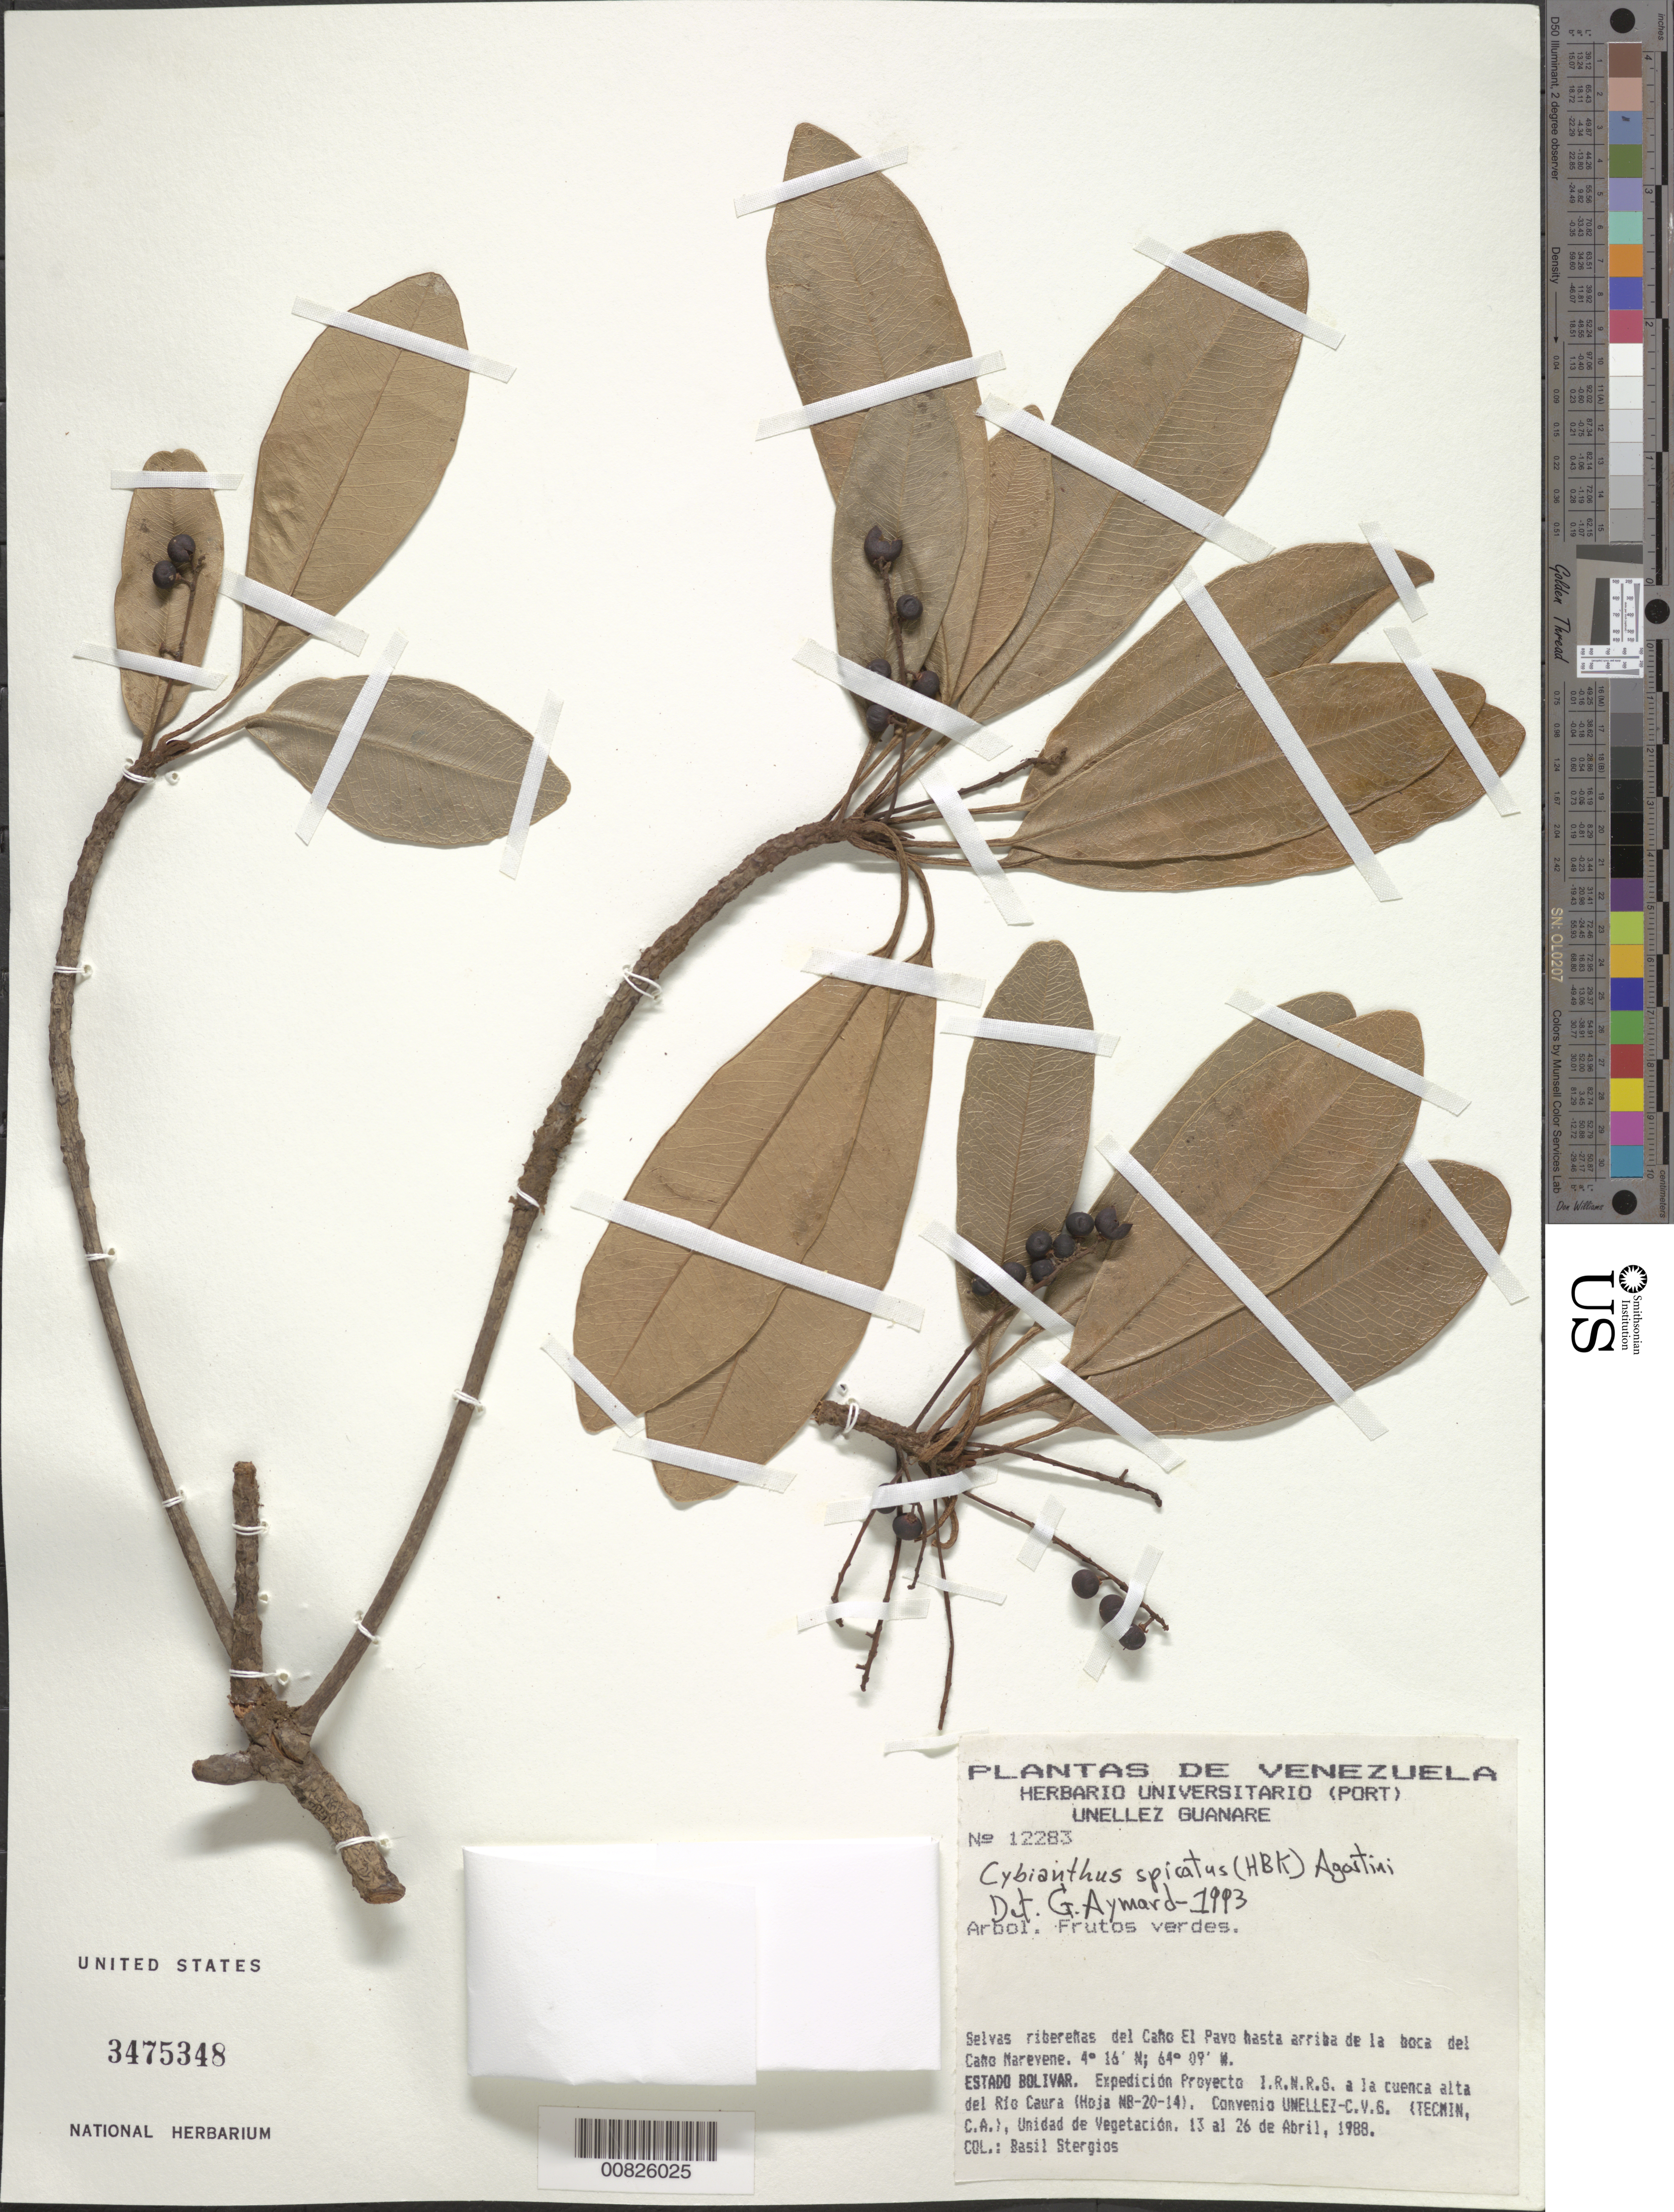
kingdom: Plantae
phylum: Tracheophyta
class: Magnoliopsida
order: Ericales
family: Primulaceae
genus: Cybianthus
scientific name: Cybianthus spicatus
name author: (Kunth) G. Agostini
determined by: Aymard C., G. A., (PORT), Univ. Nac. Exp. de los Llanos Ezequiel Zamora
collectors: B. G. Stergios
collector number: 12283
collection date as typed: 13-Apr-88 to 26-Apr-88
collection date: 1988-04-13/1988-04-26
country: Venezuela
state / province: Bolívar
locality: Río Caura, Caño El Pavo, boca del Caño Marevene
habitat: Selvas riberenas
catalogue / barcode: US 3475348